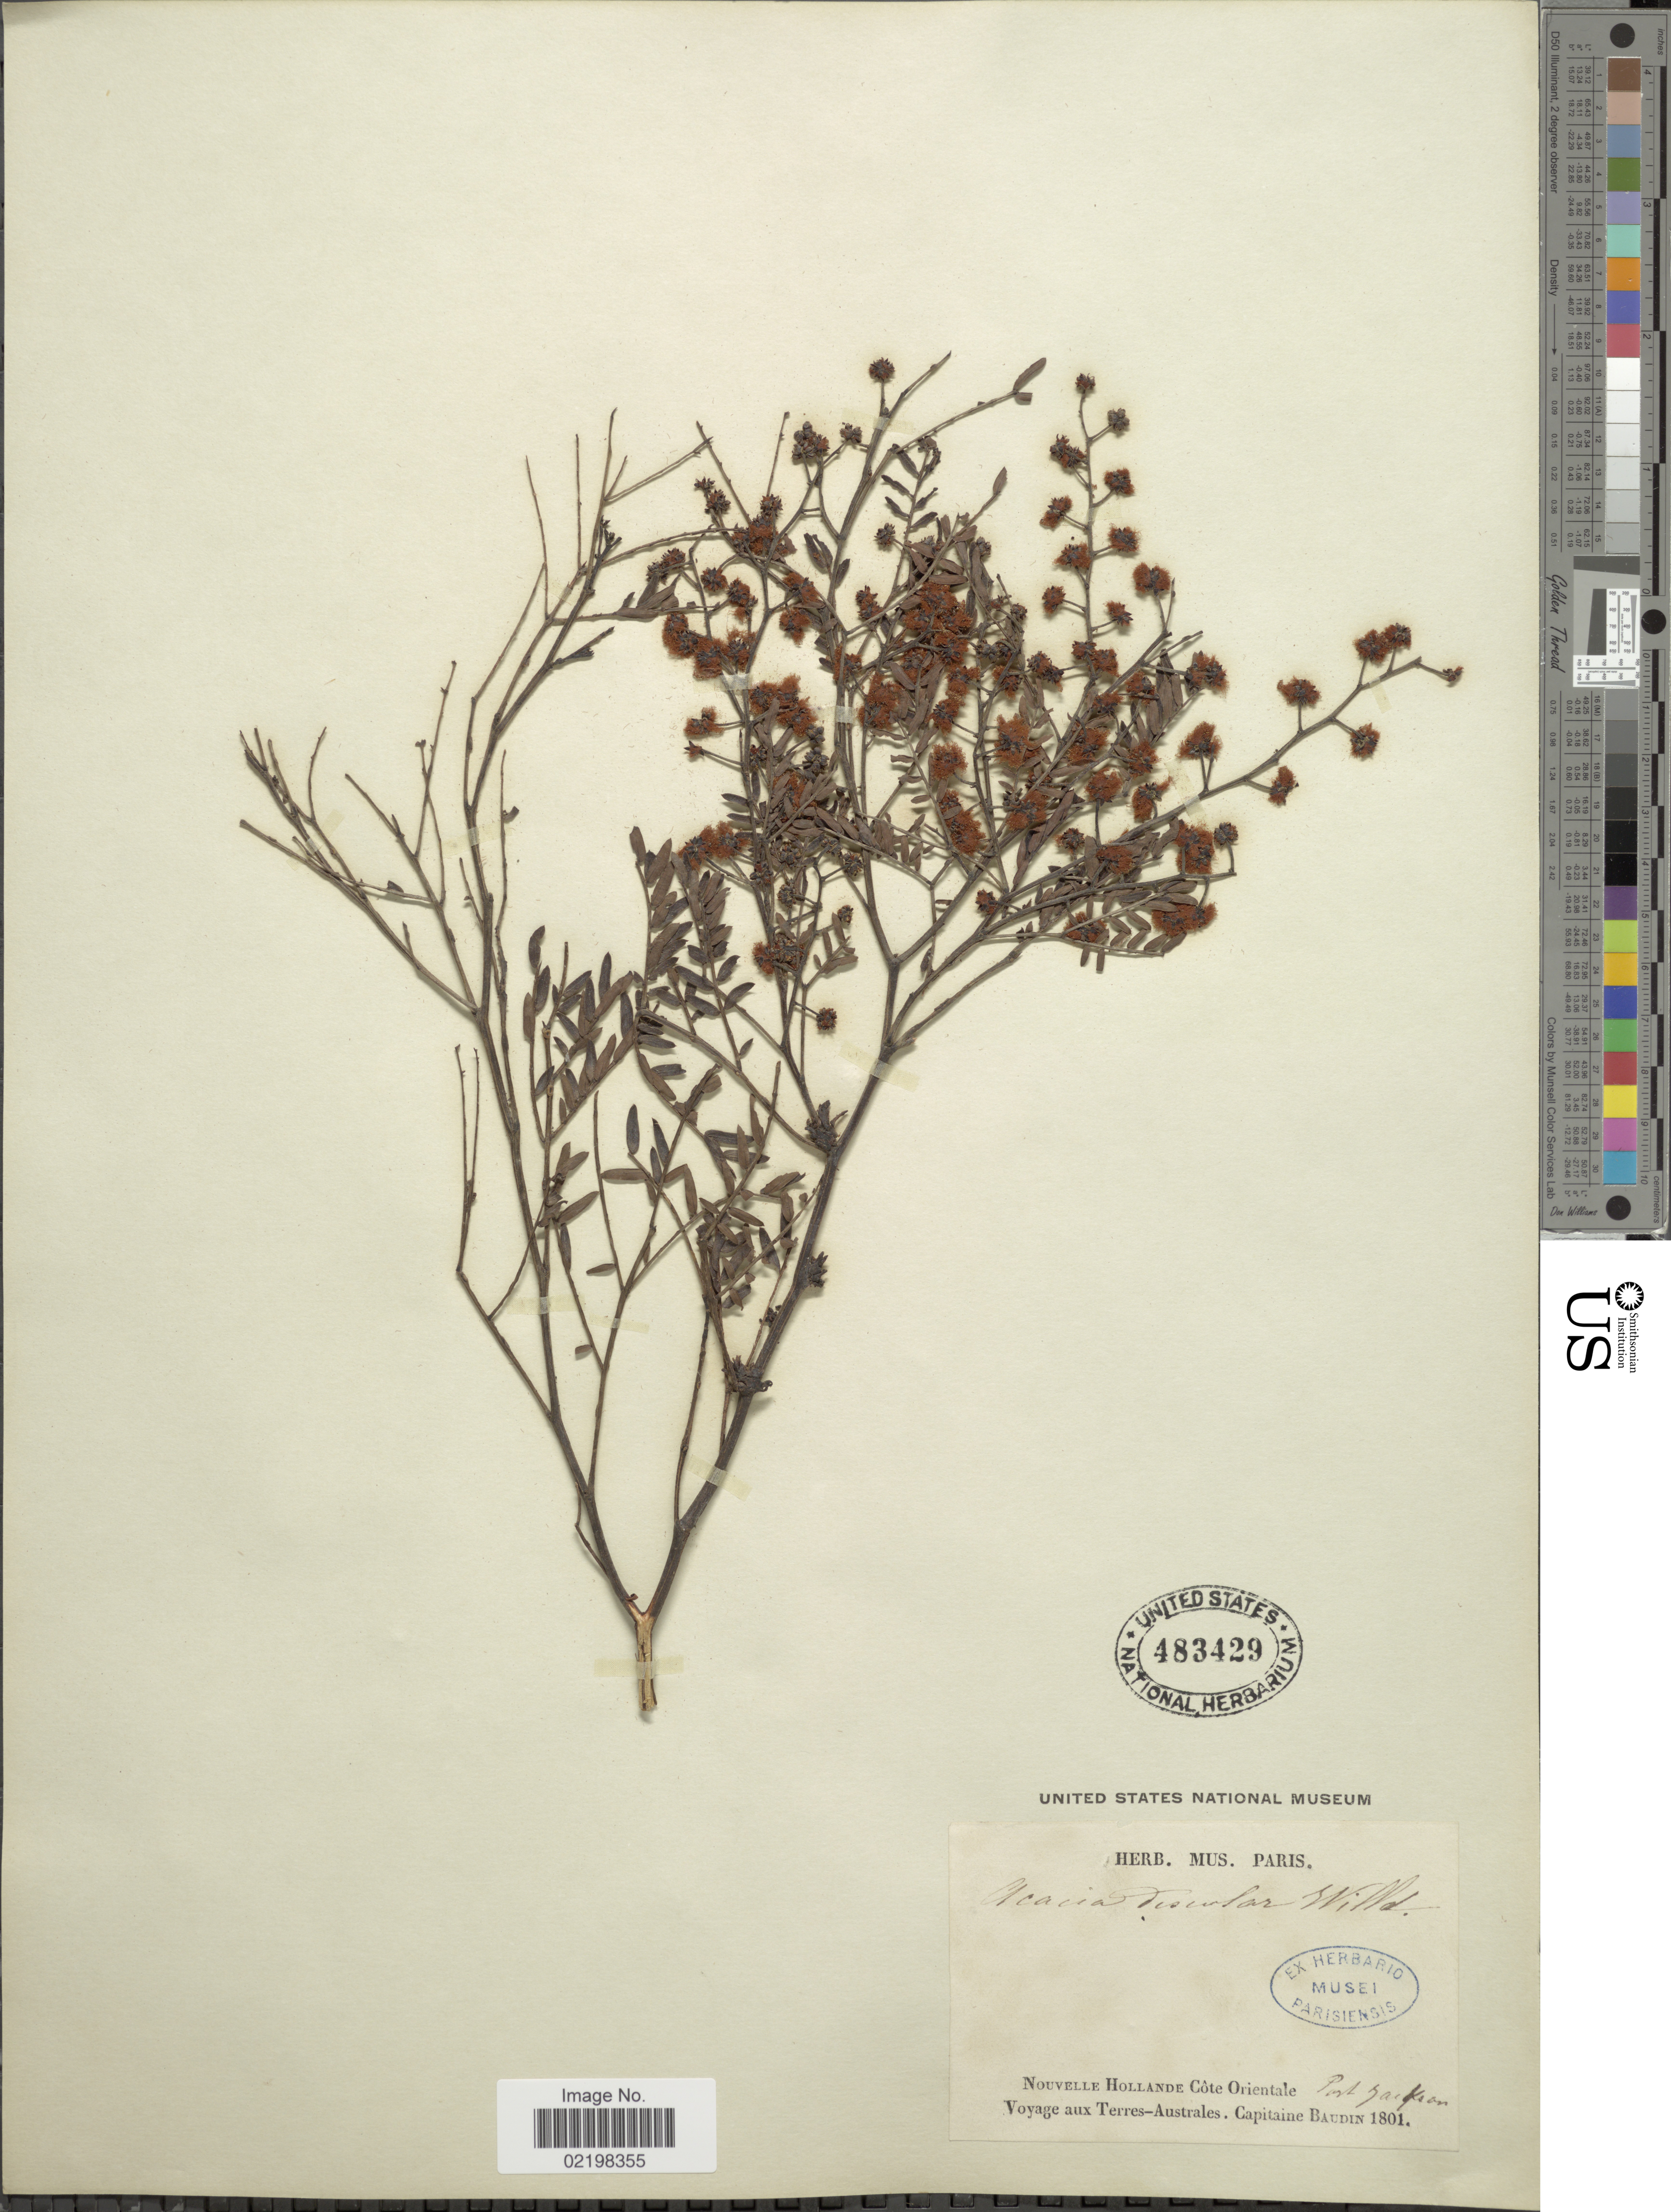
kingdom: Plantae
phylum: Tracheophyta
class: Magnoliopsida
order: Fabales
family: Fabaceae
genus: Acacia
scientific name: Acacia discolor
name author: Willd.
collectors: T. Baudin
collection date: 1801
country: Australia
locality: Nouvelle Hollande Cote Orientale Port Jackson.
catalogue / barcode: US 483429